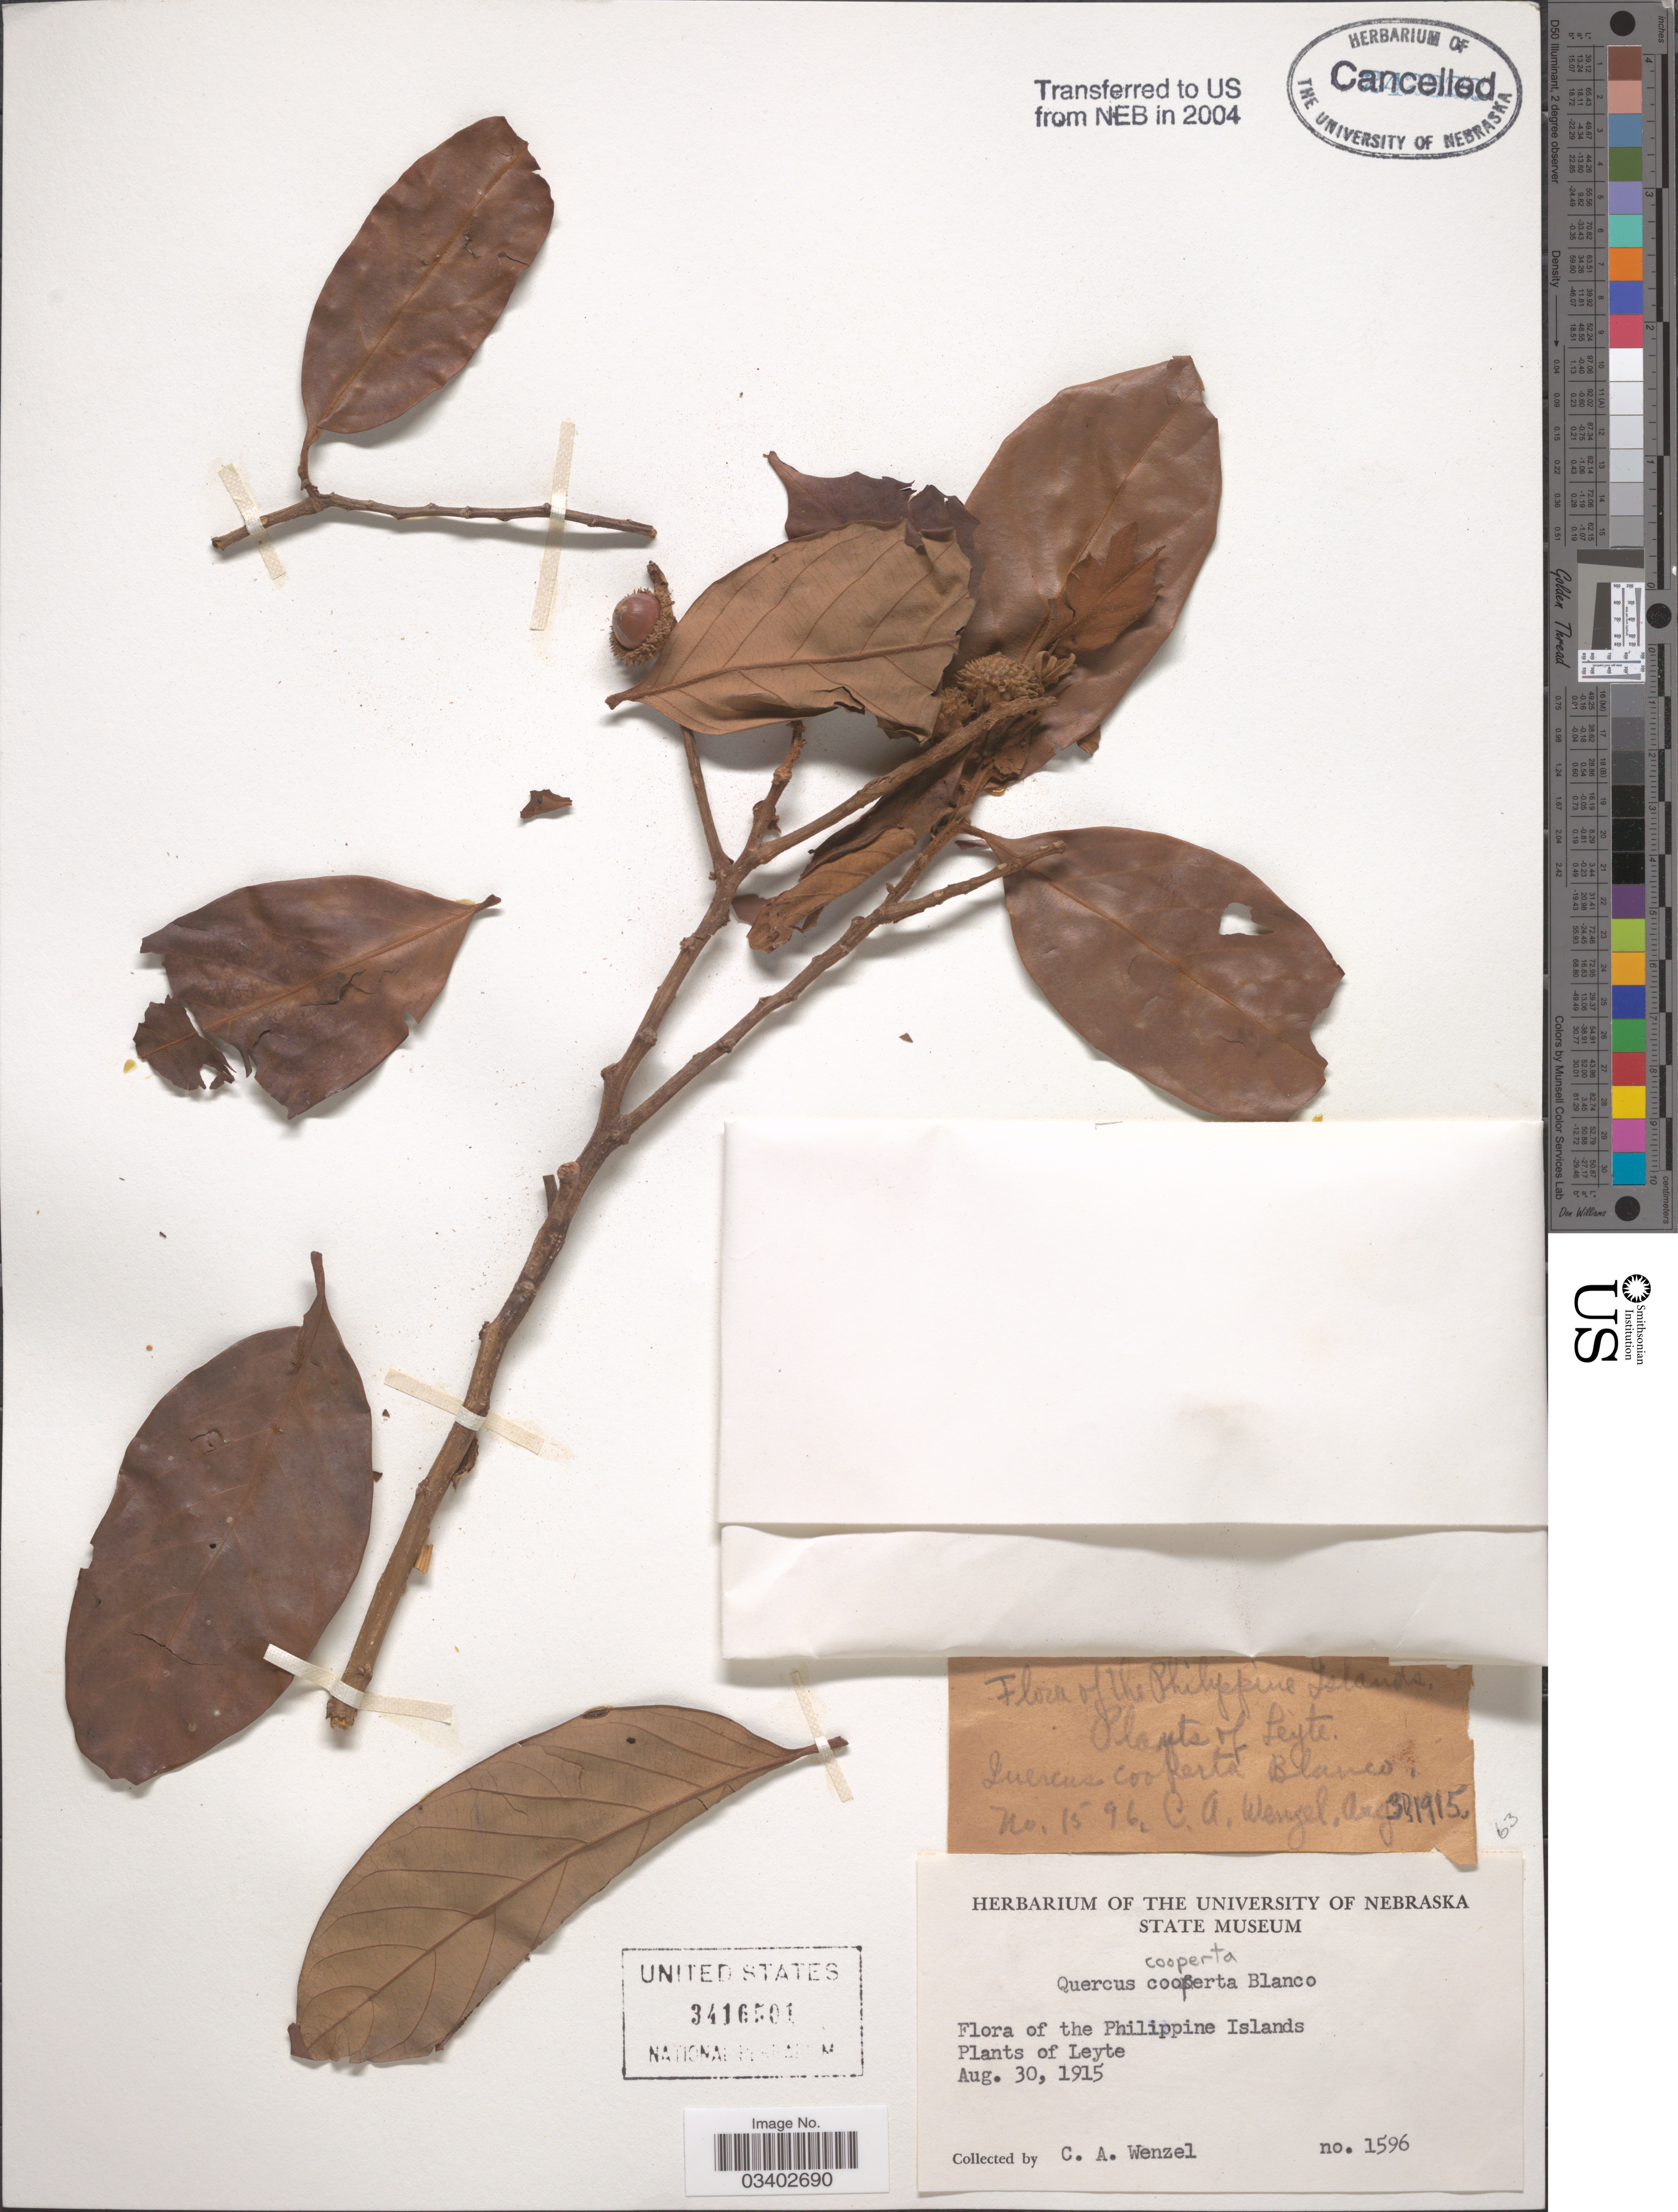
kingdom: Plantae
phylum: Tracheophyta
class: Magnoliopsida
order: Fagales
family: Fagaceae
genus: Lithocarpus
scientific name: Lithocarpus coopertus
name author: (Blanco) Rehder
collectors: C. Wenzel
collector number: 1596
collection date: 1915-08-30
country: Philippines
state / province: Eastern Visayas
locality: Leyte.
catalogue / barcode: US 3416501